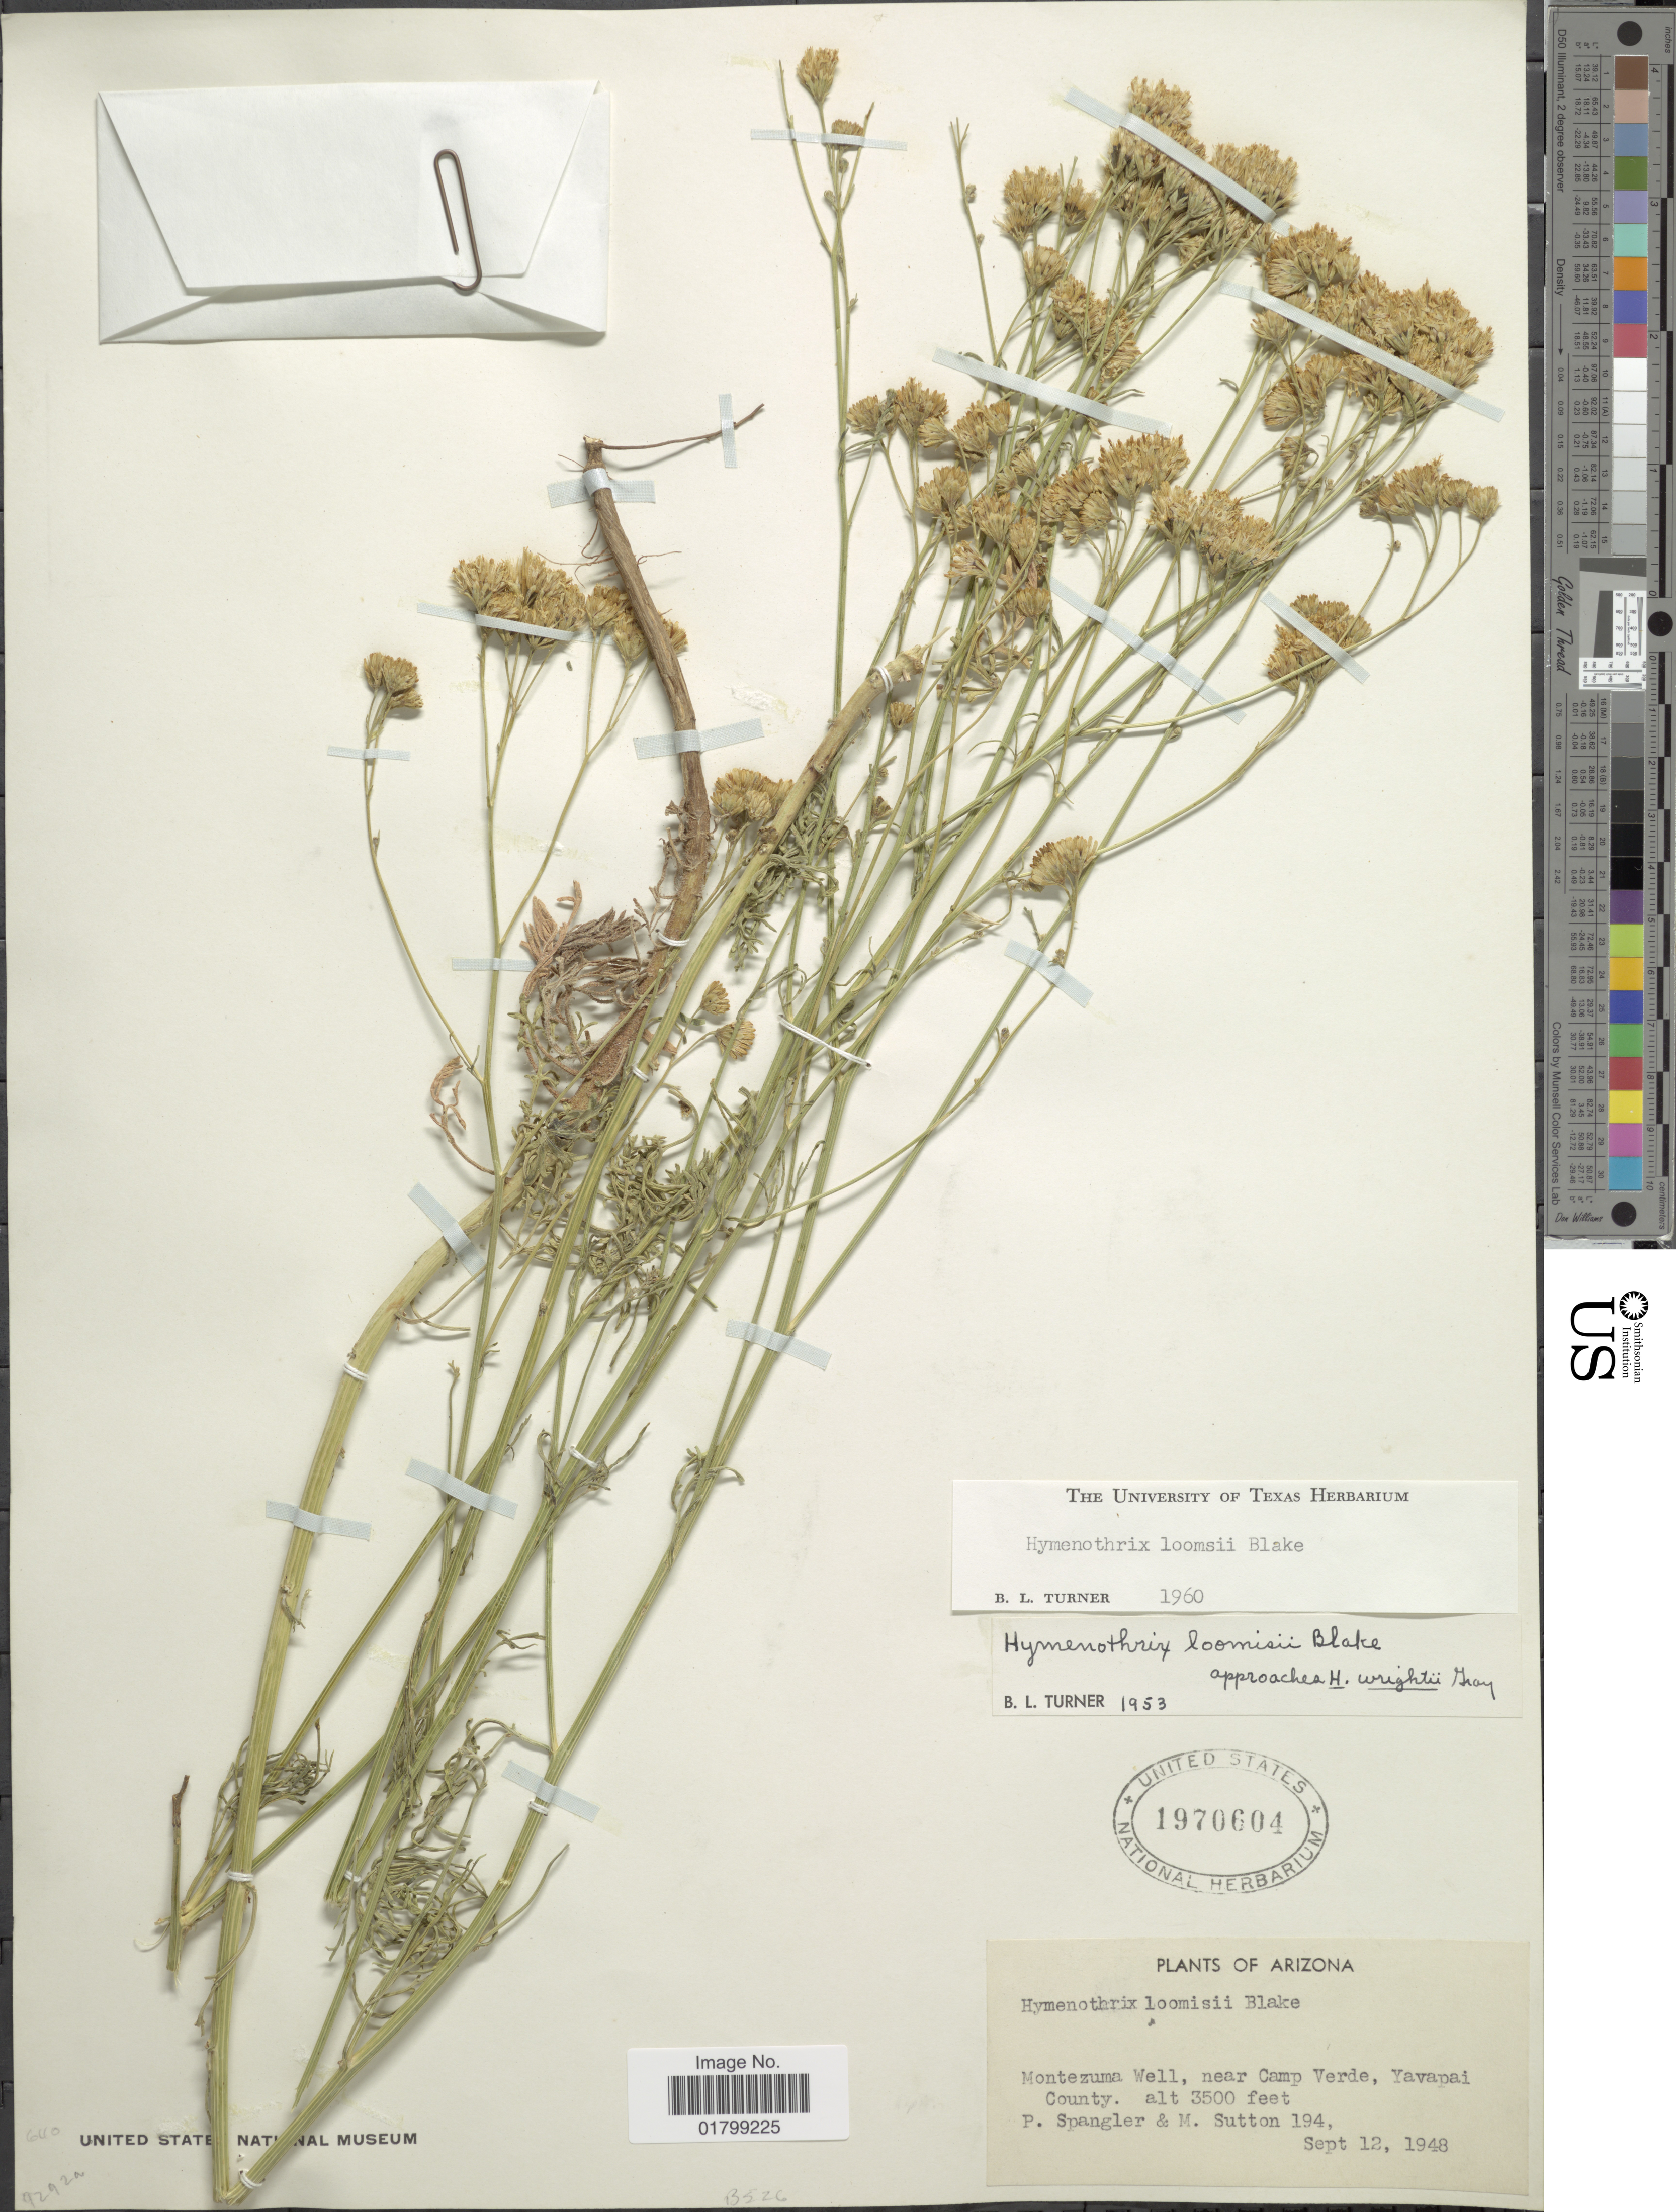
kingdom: Plantae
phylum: Tracheophyta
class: Magnoliopsida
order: Asterales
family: Asteraceae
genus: Hymenothrix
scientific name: Hymenothrix loomisii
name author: S.F. Blake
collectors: P. Spangler & M. Sutton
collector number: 194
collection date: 1948-09-12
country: United States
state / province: Arizona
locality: Montezuma Well, near Camp Verde, Yavapai County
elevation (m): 1067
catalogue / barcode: US 1970604